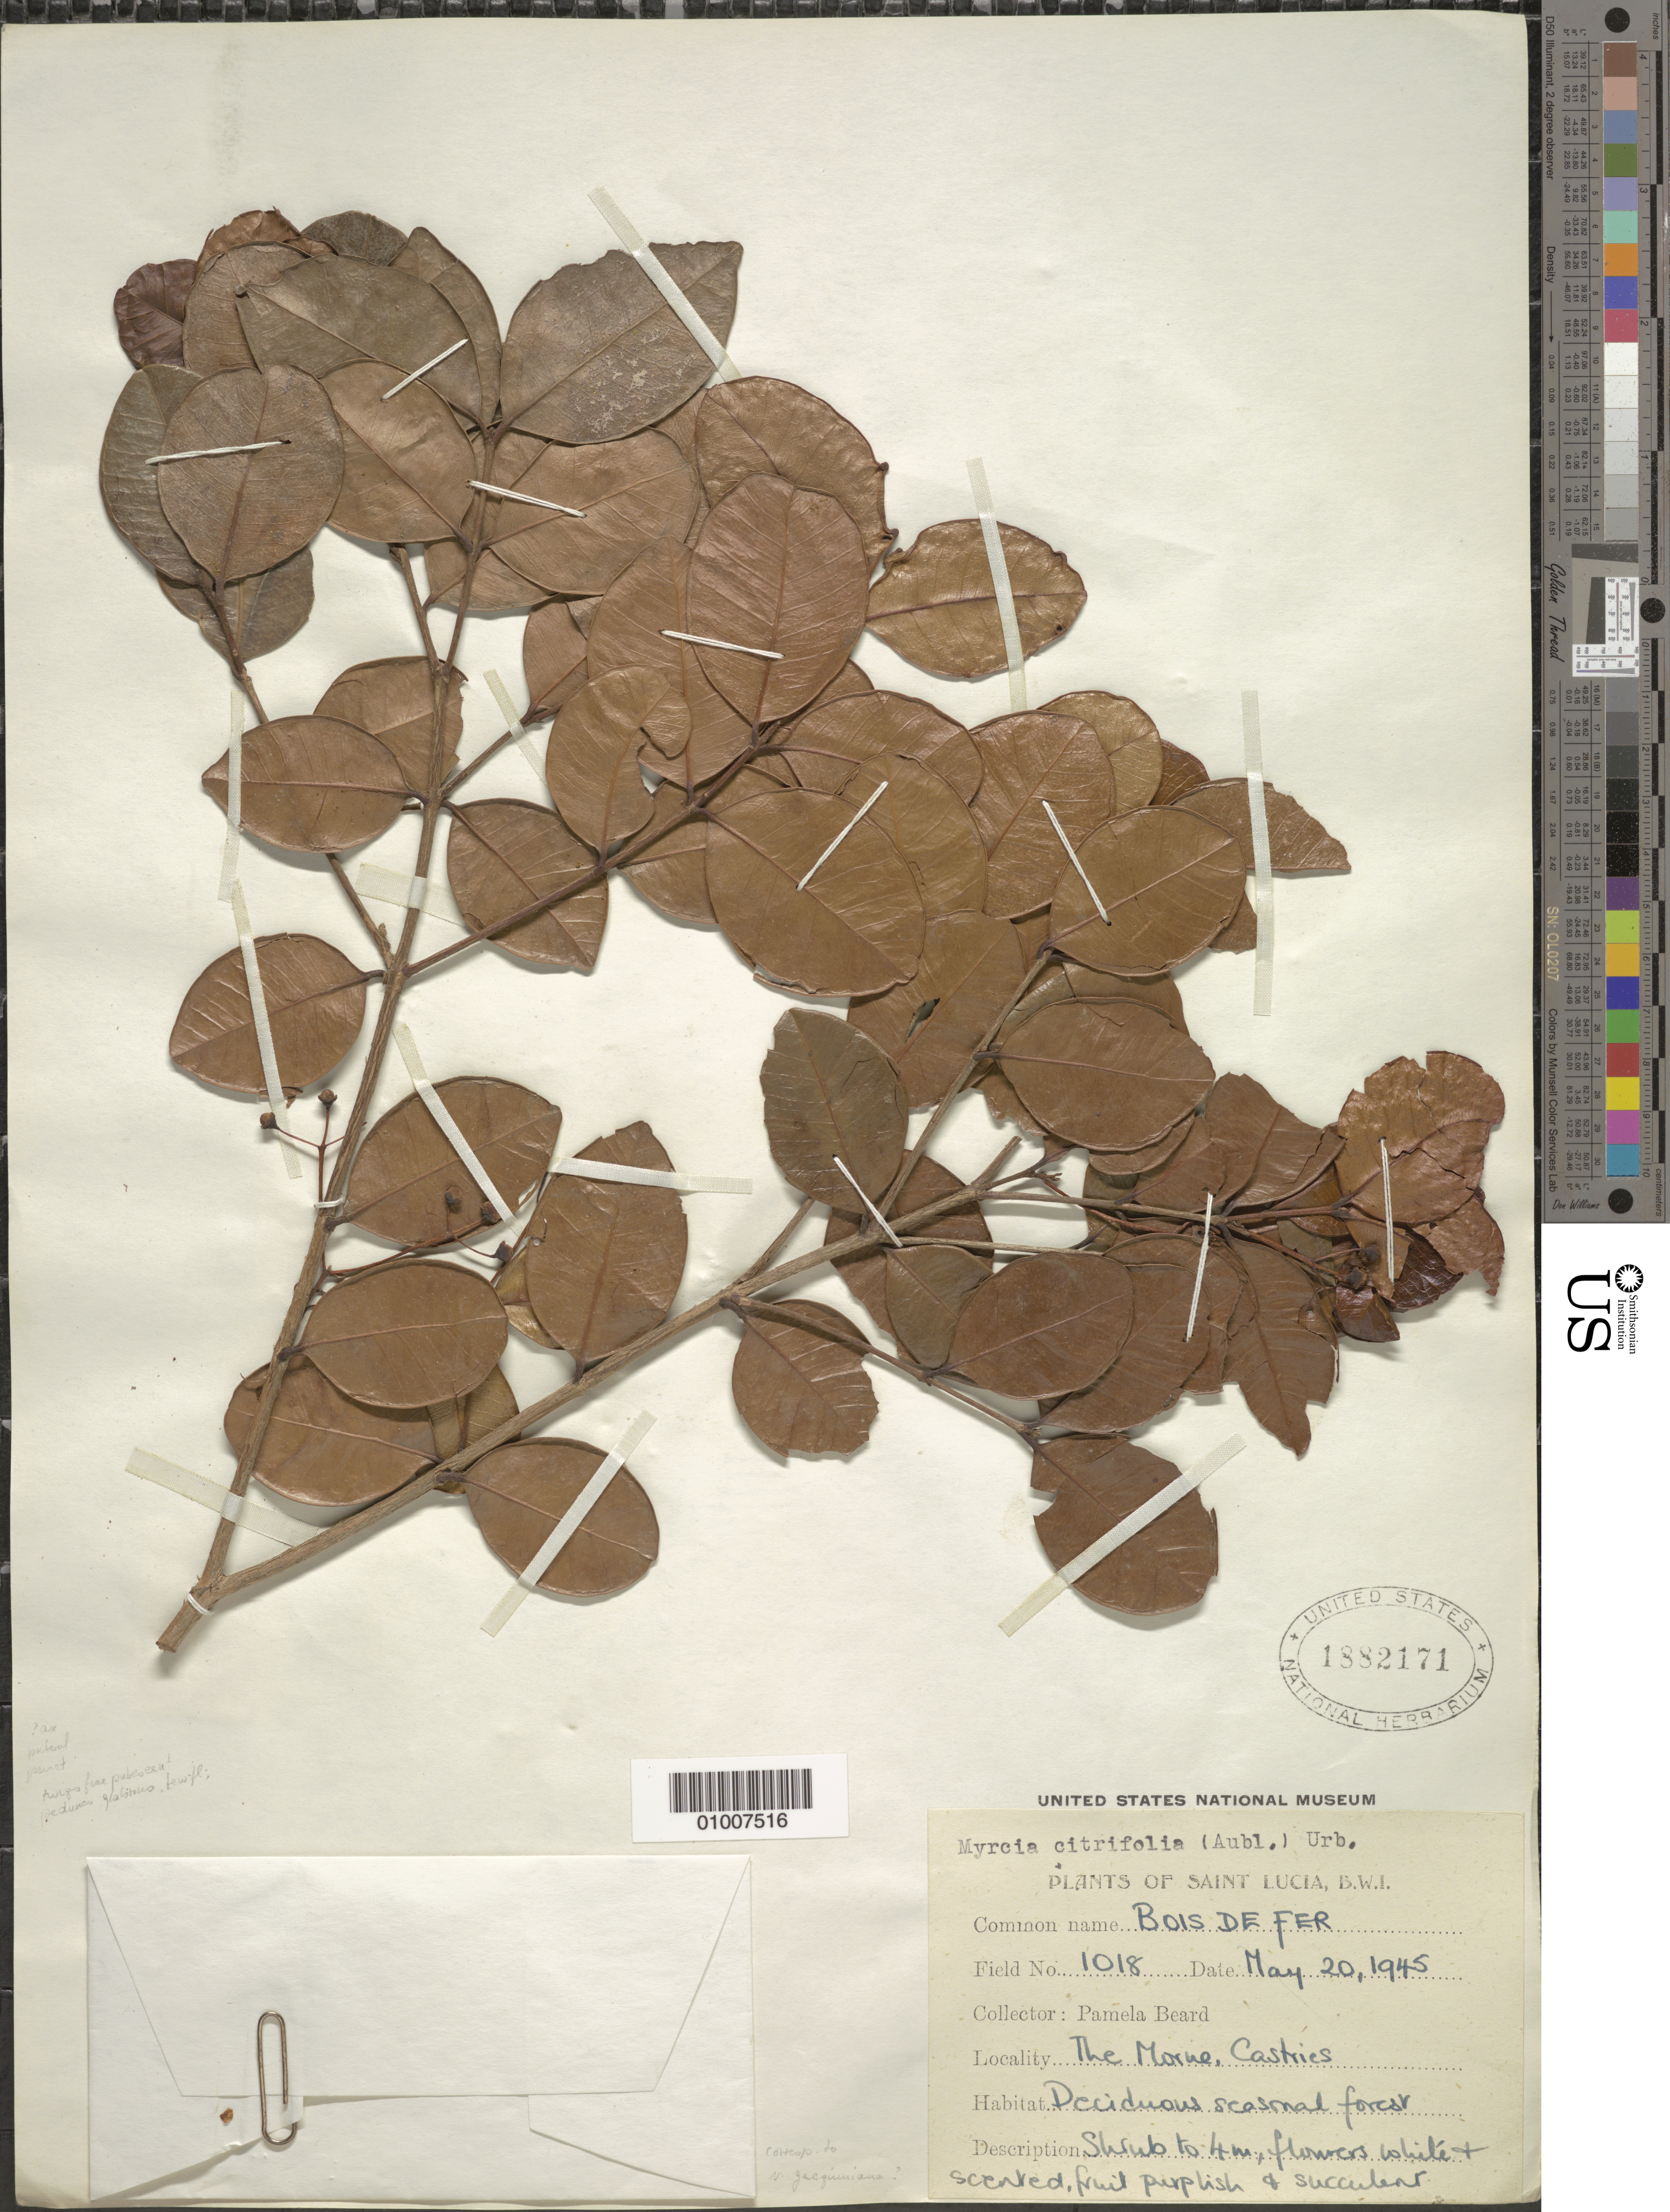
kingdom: Plantae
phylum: Tracheophyta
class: Magnoliopsida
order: Myrtales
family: Myrtaceae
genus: Myrcia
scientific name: Myrcia citrifolia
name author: (Aubl.) Urb.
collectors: P. Beard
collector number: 1018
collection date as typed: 20 May 1945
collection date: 1945-05-20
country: St. Lucia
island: St. Lucia I.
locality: The Morne, Castries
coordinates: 0 N, 0 E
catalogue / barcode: US 1882171